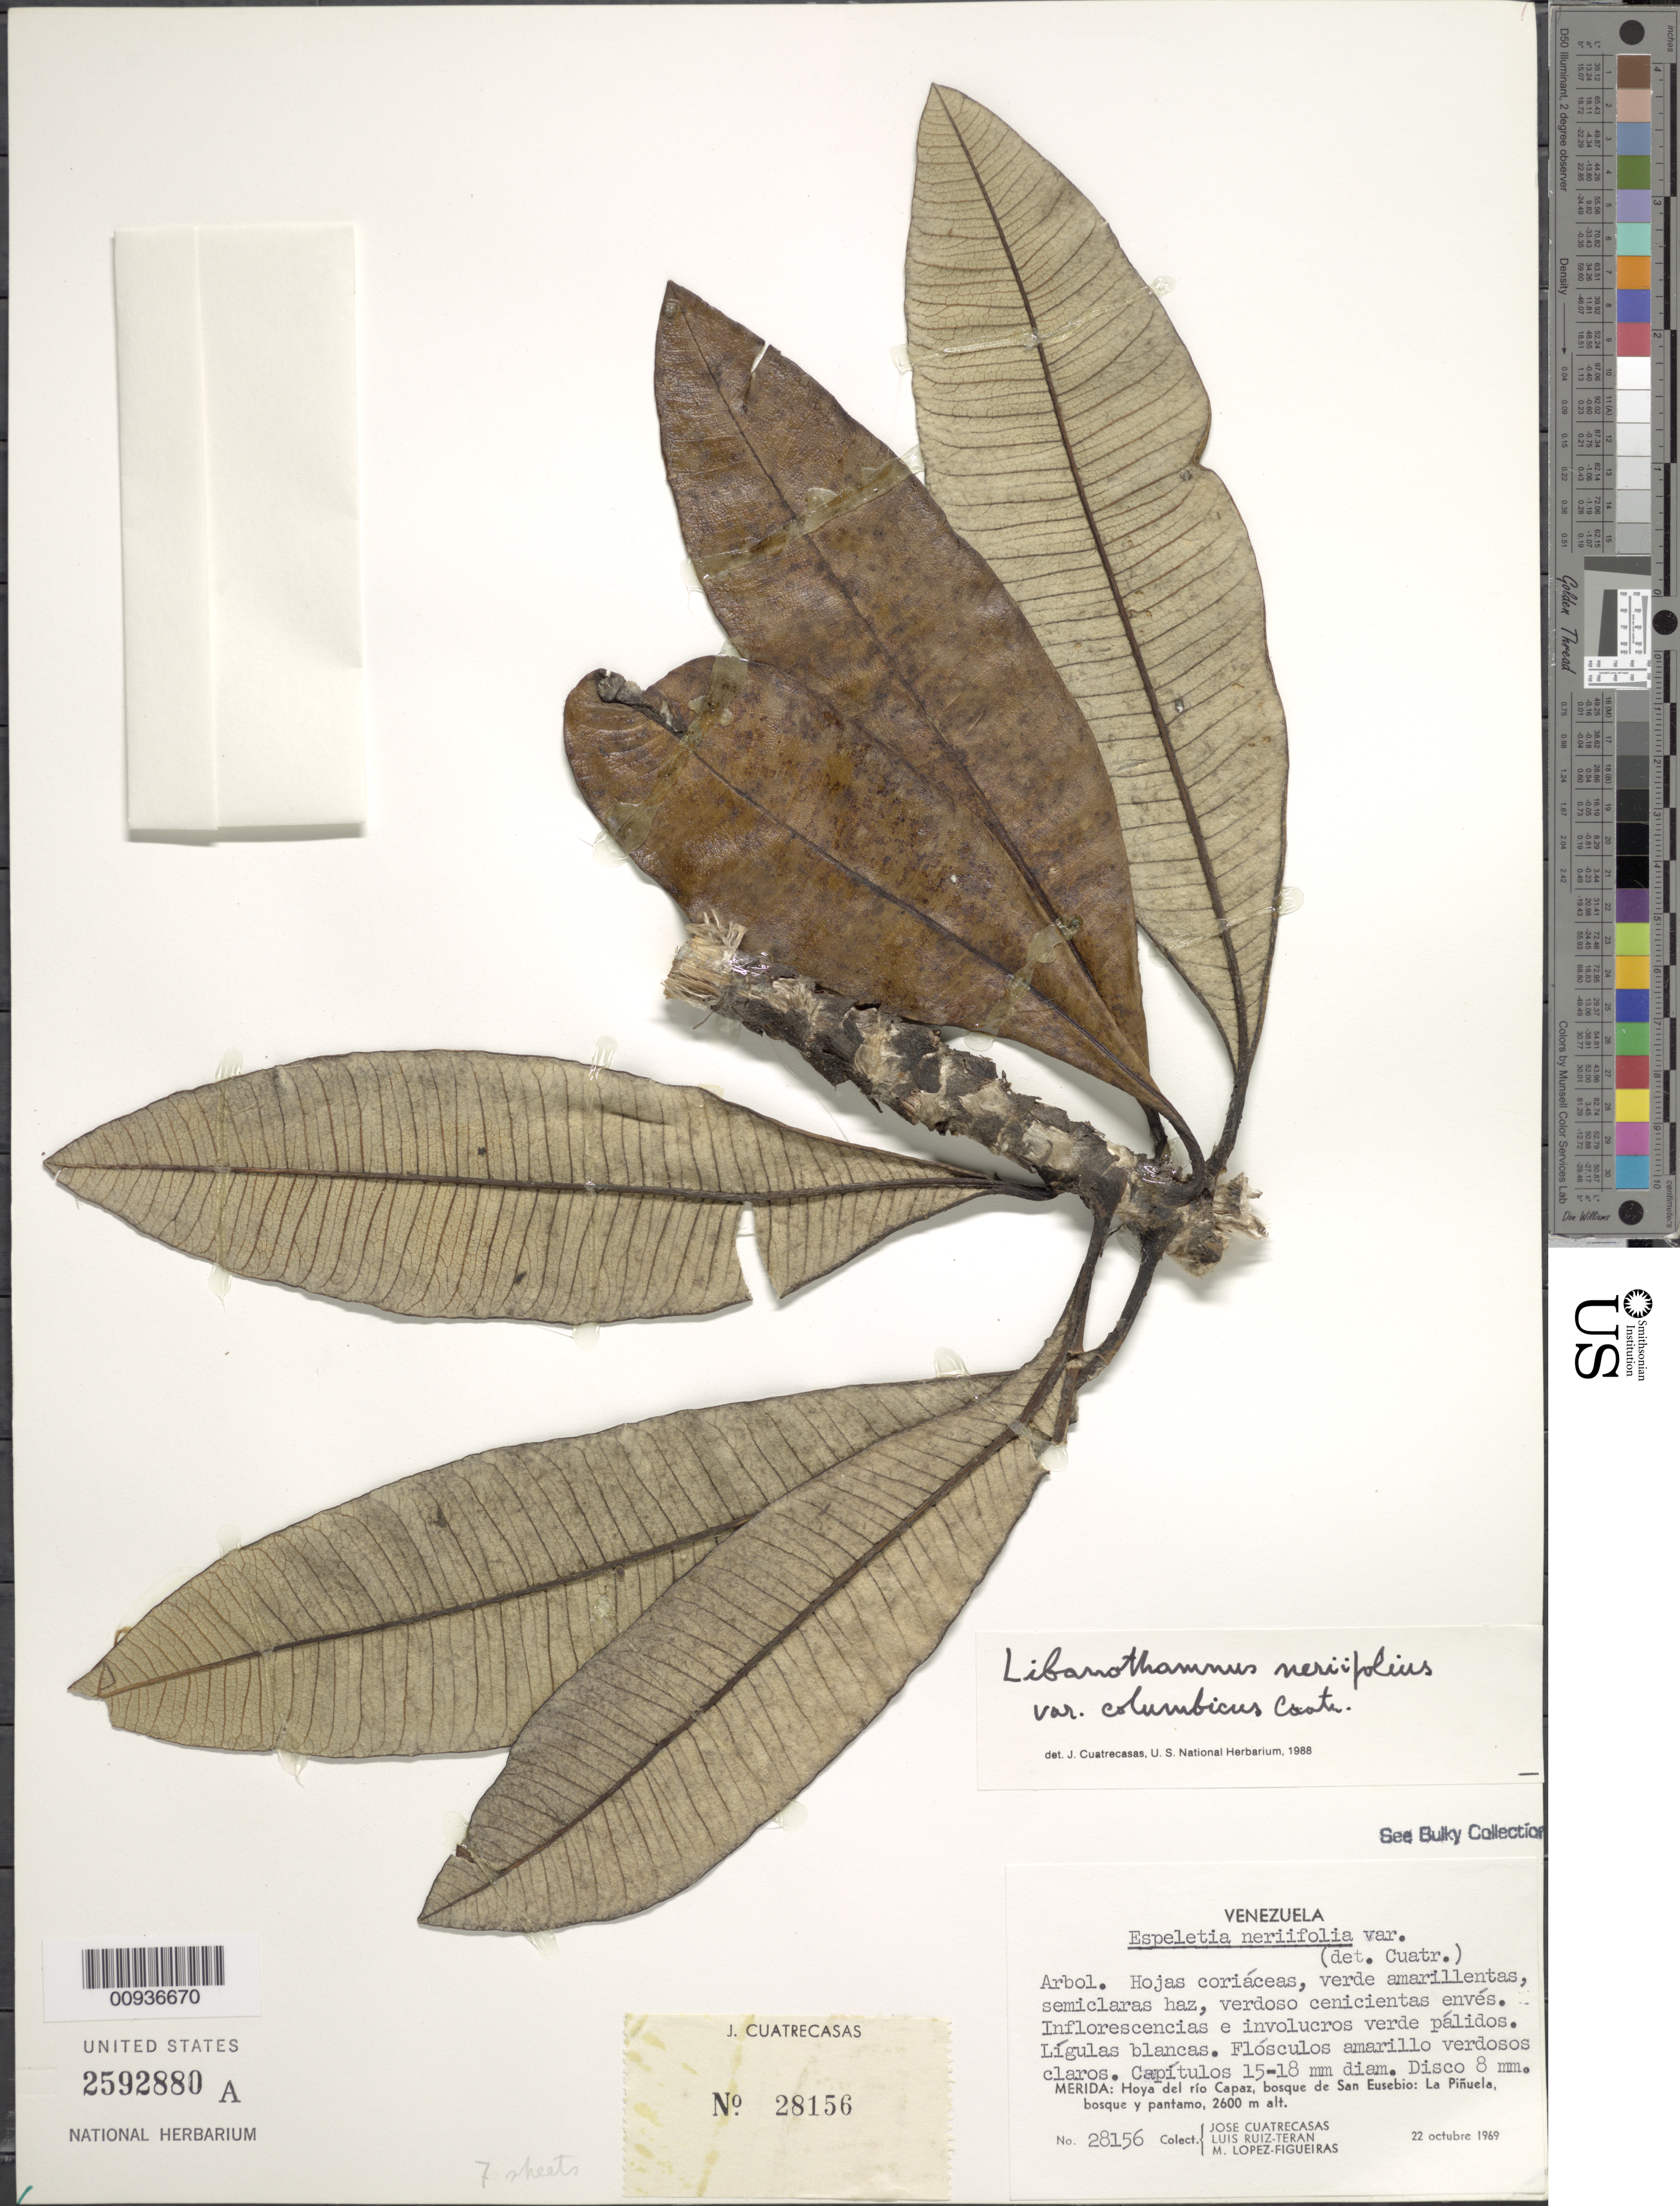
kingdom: Plantae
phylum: Tracheophyta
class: Magnoliopsida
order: Asterales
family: Asteraceae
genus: Libanothamnus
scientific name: Libanothamnus neriifolius var. columbicus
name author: (Cuatrec.) Cuatrec.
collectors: J. Cuatrecasas, L. Teran & M. López Figueiras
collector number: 28156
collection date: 1969-10-22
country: Venezuela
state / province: Mérida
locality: Hoya del rio Capaz, bosque de San Eusebio, La Pinuela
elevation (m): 2600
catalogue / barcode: US 2592880A